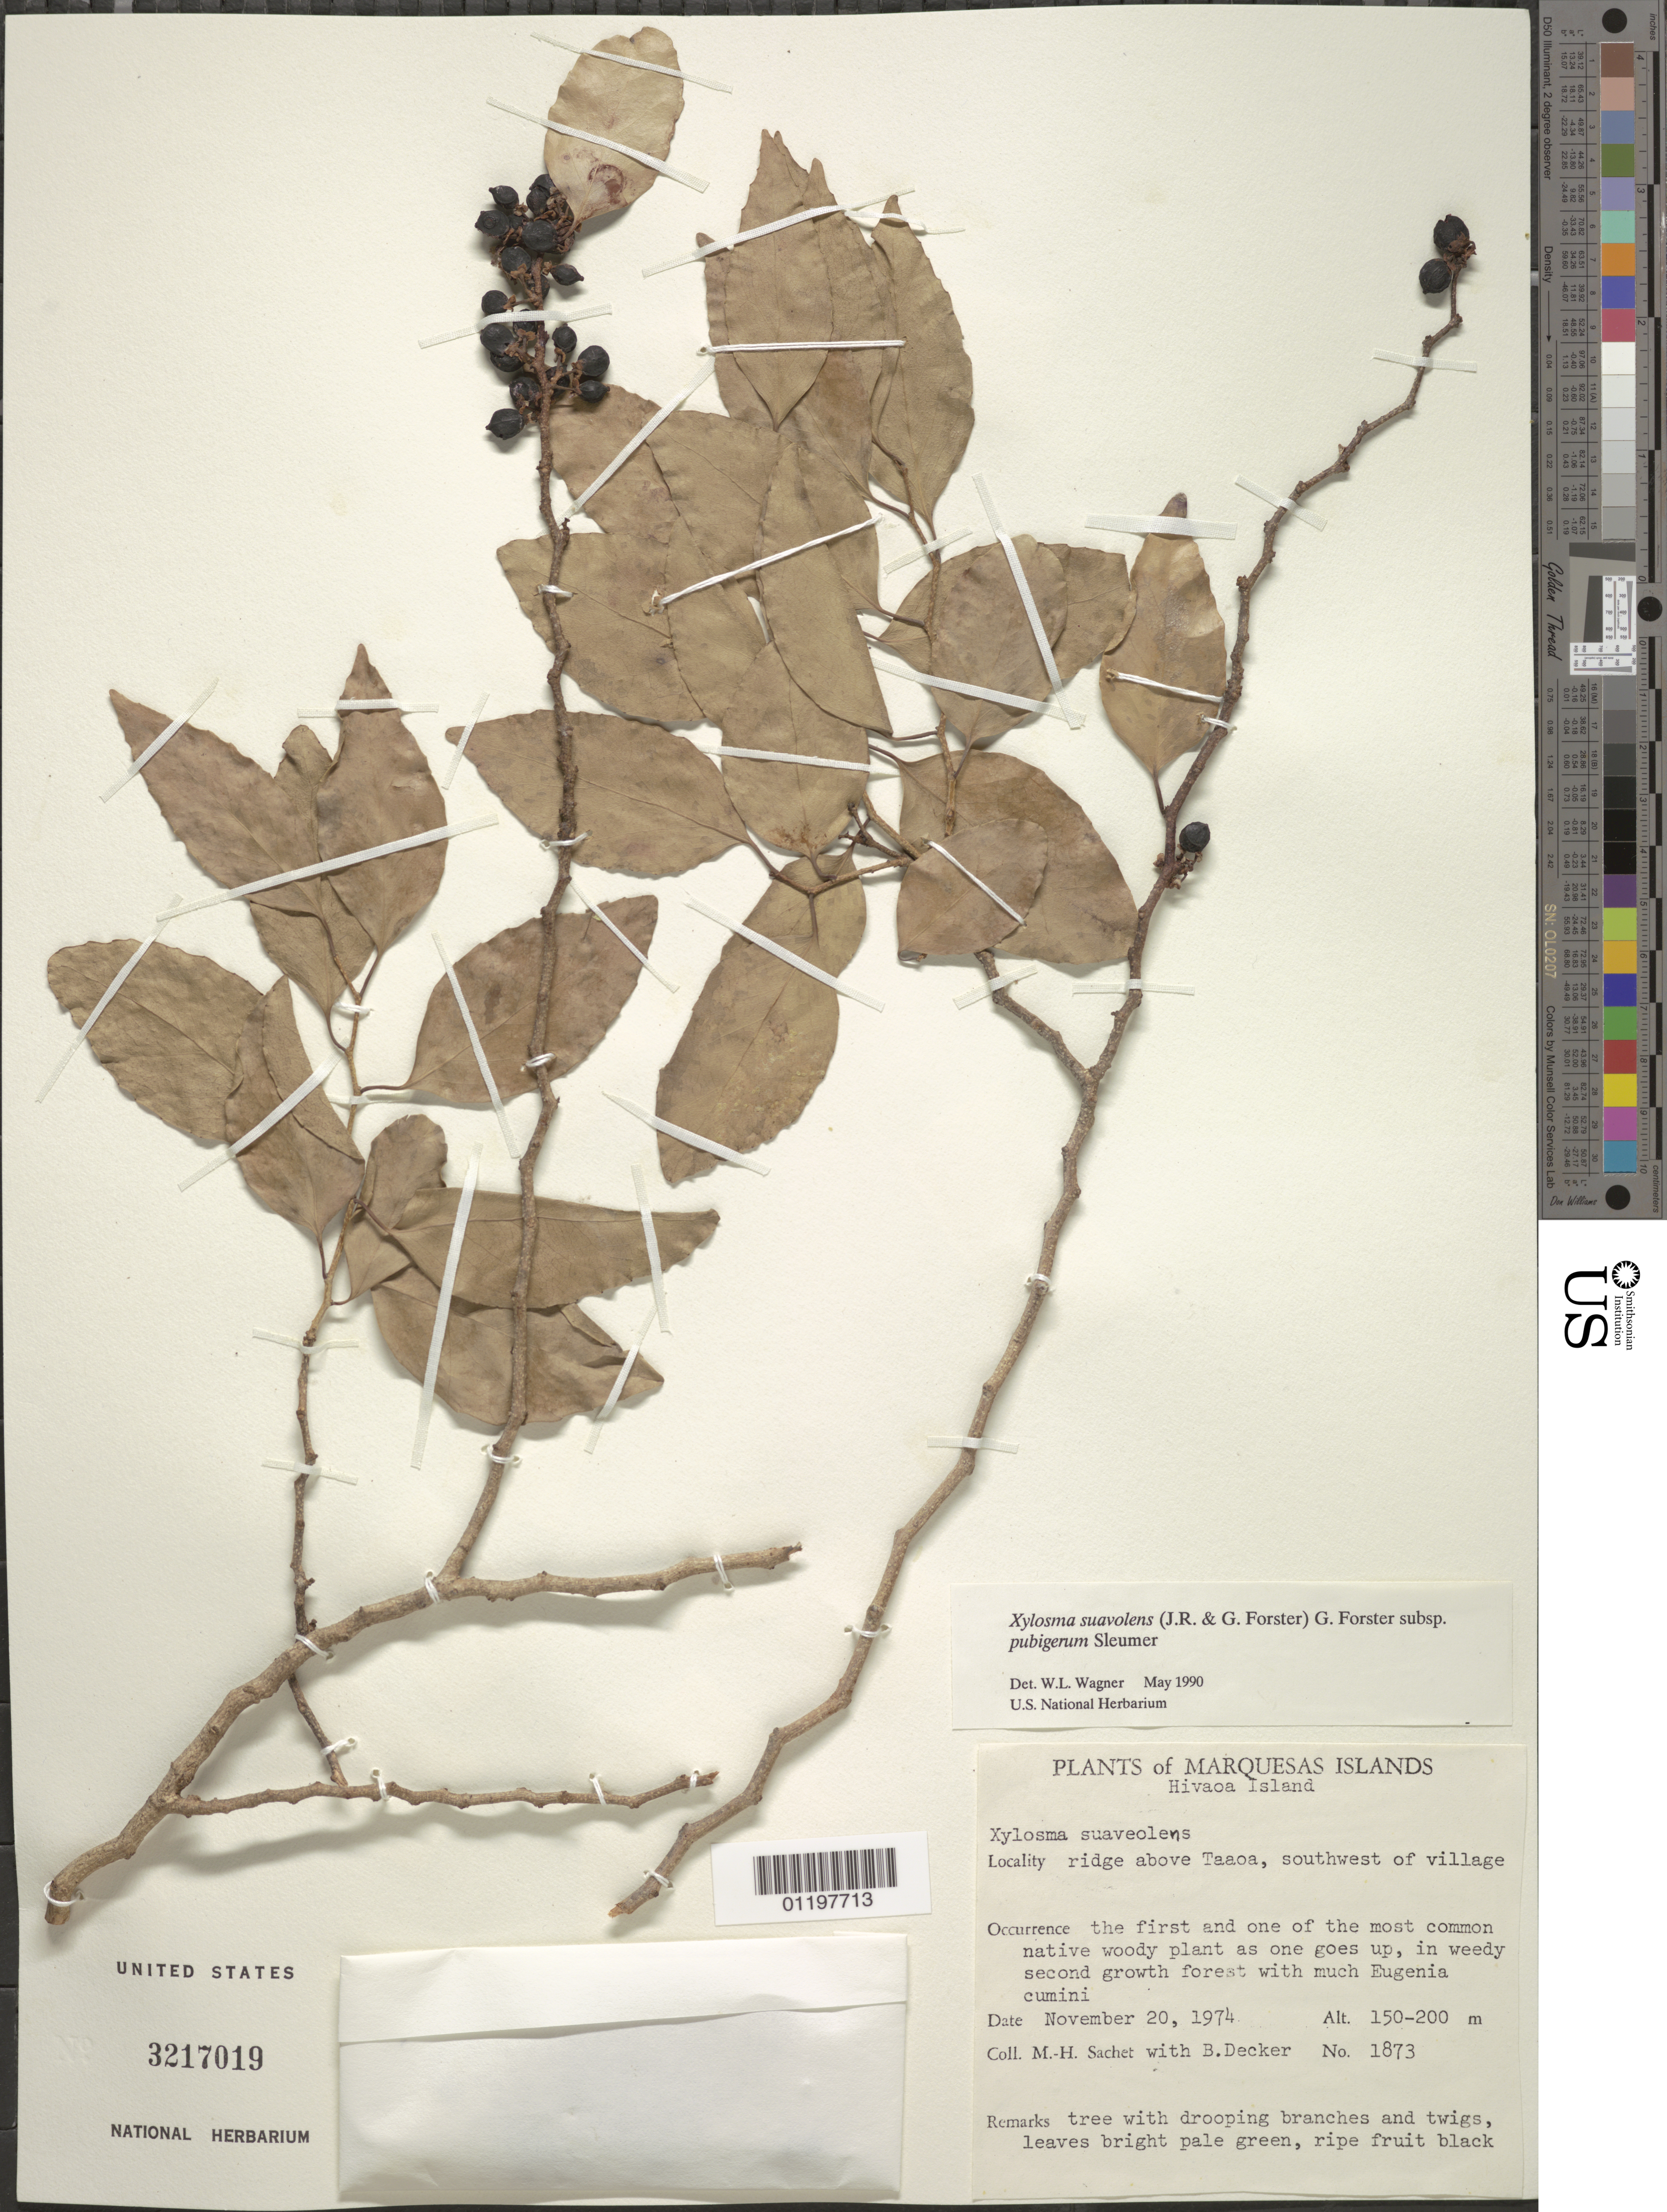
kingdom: Plantae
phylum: Tracheophyta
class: Magnoliopsida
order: Malpighiales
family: Salicaceae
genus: Xylosma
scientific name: Xylosma suaveolens subsp. pubigera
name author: Sleumer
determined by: Wagner, W. L., (BOT), Smithsonian Institution - National Museum of Natural History (UNITED STATES)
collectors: M.-H. Sachet & B. G. Decker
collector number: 1873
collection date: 1974-11-20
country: French Polynesia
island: Hiva Oa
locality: ridge above Taaoa, SW of village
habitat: With much Eugenia cumini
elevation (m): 150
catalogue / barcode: US 3217019